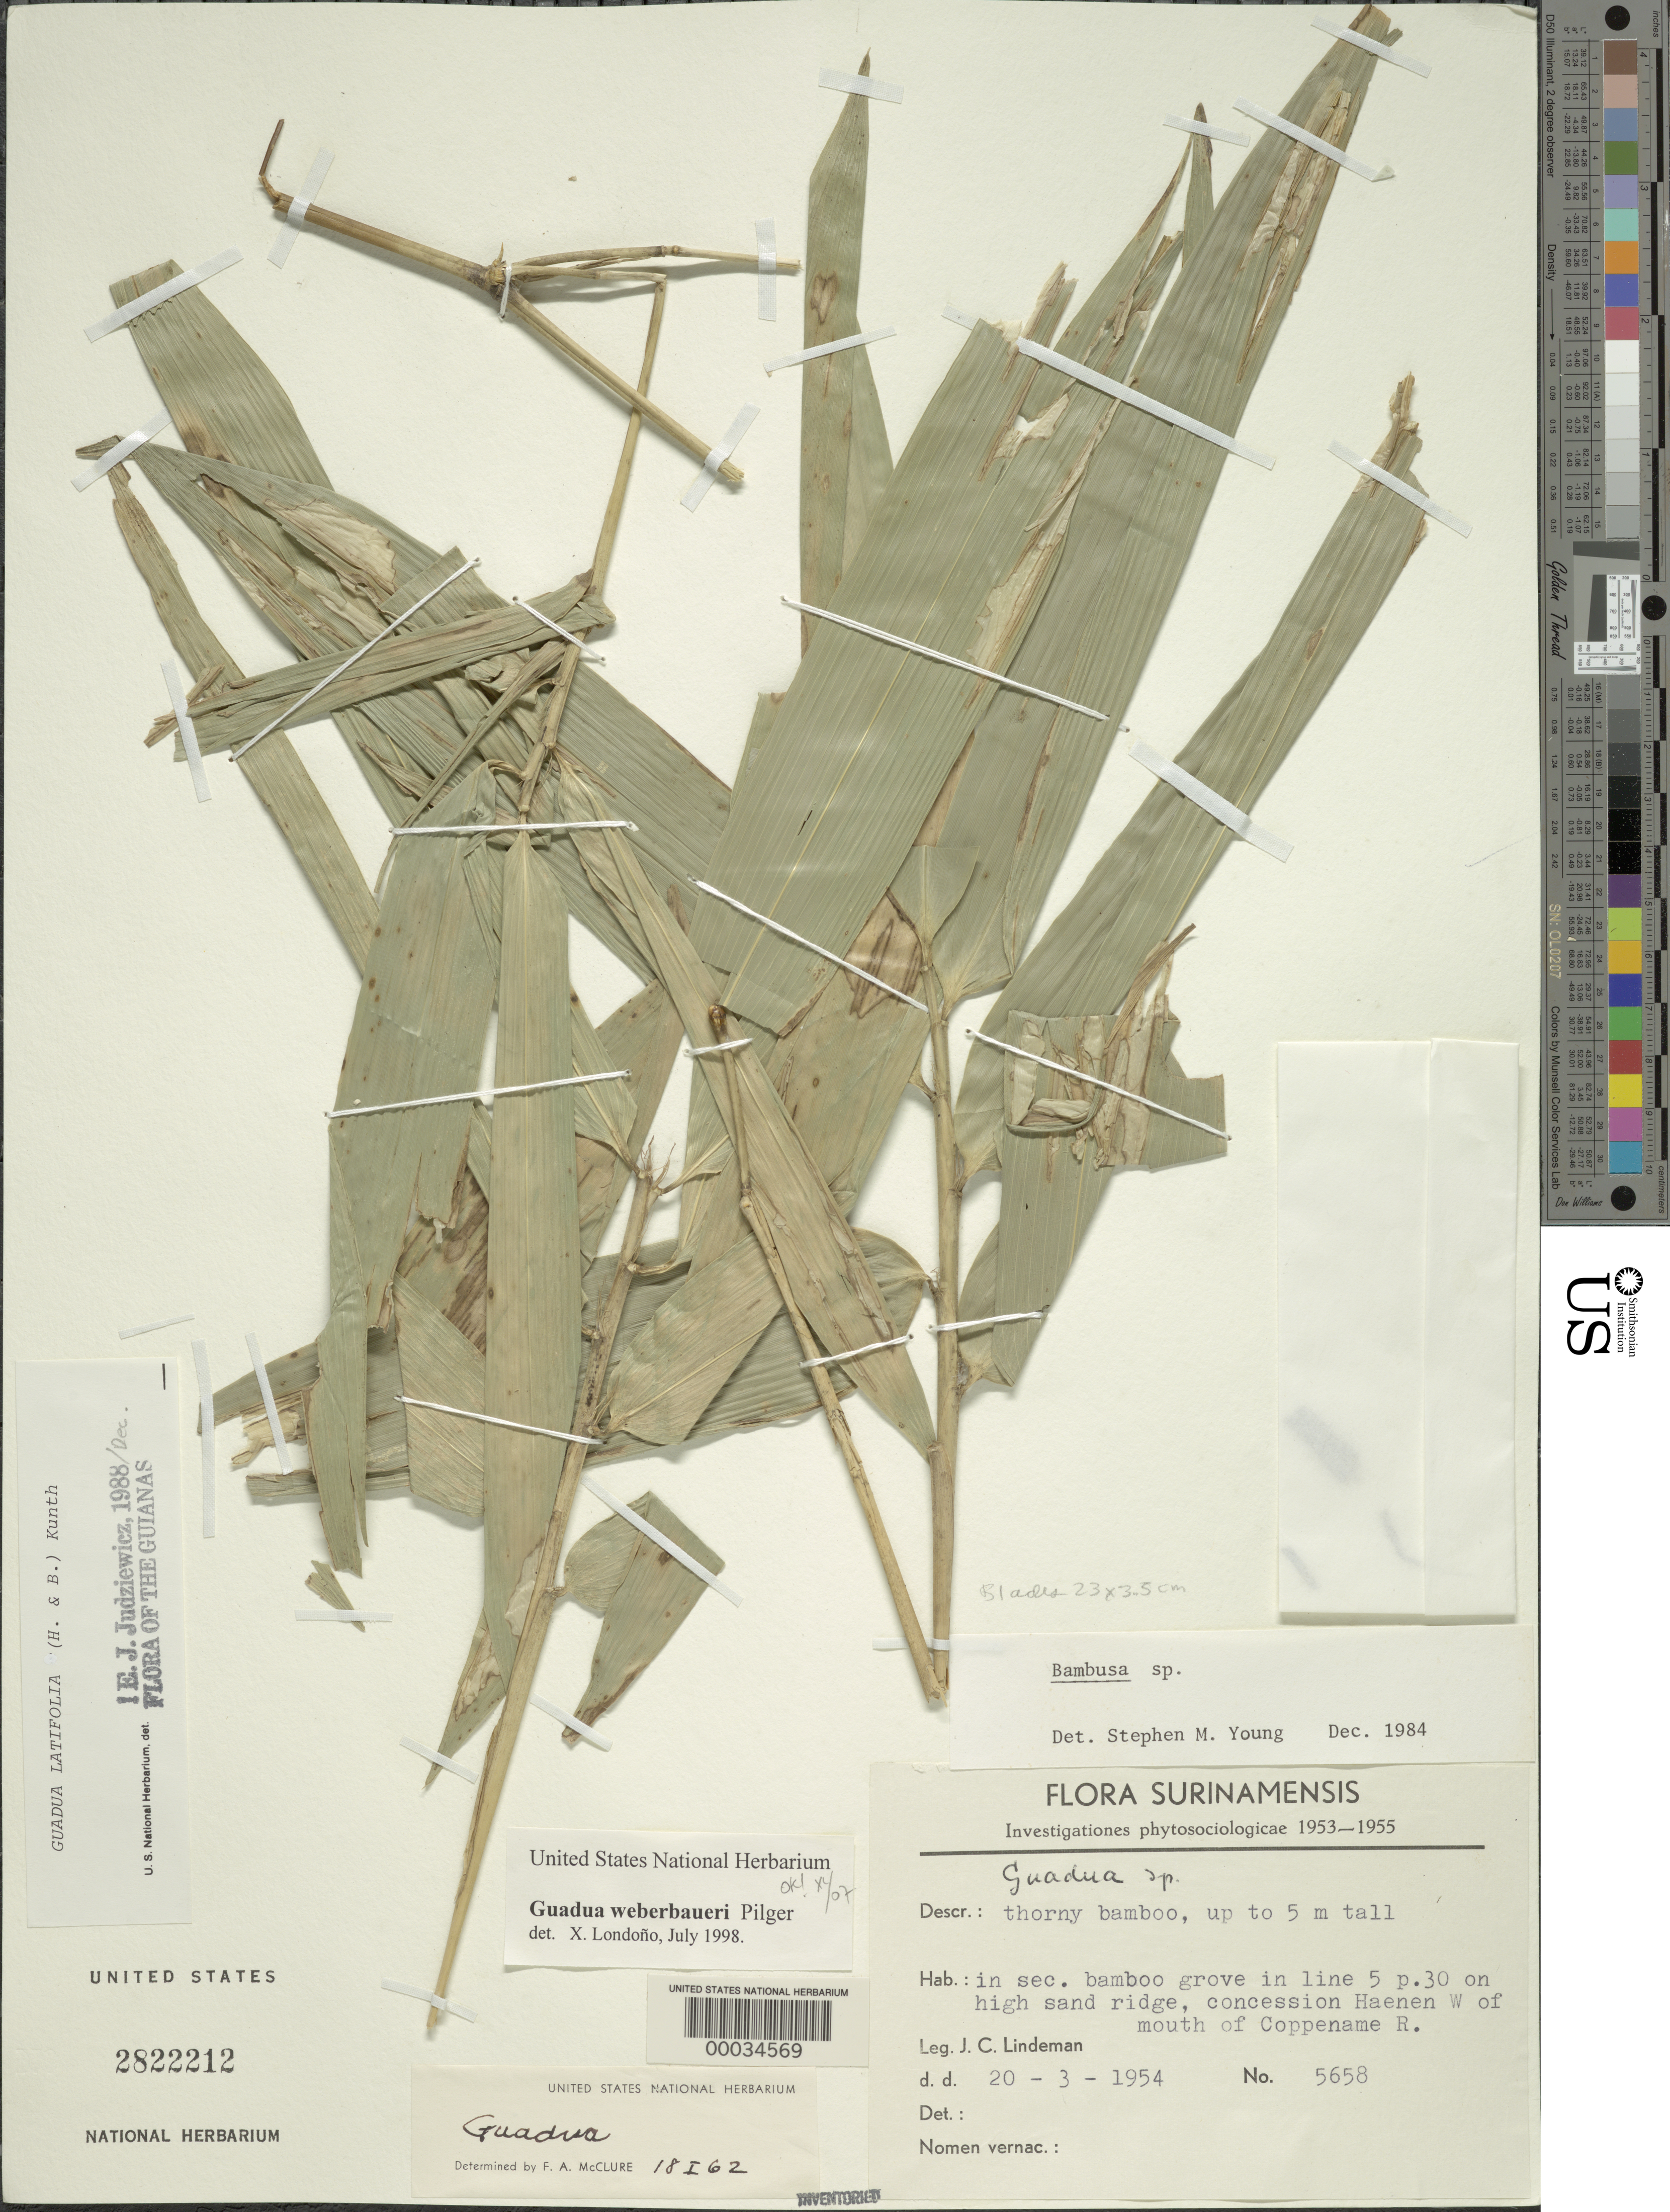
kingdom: Plantae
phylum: Tracheophyta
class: Liliopsida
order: Poales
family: Poaceae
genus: Guadua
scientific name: Guadua weberbaueri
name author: Pilg.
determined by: Londoño, X., (TULV), Jardin Botanico "Juan Maria Cespedes"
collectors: J. C. Lindeman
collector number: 5658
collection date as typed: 20 Mar 1954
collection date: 1954-03-20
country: Suriname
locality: Haenen, coppename river.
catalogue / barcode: US 2822212